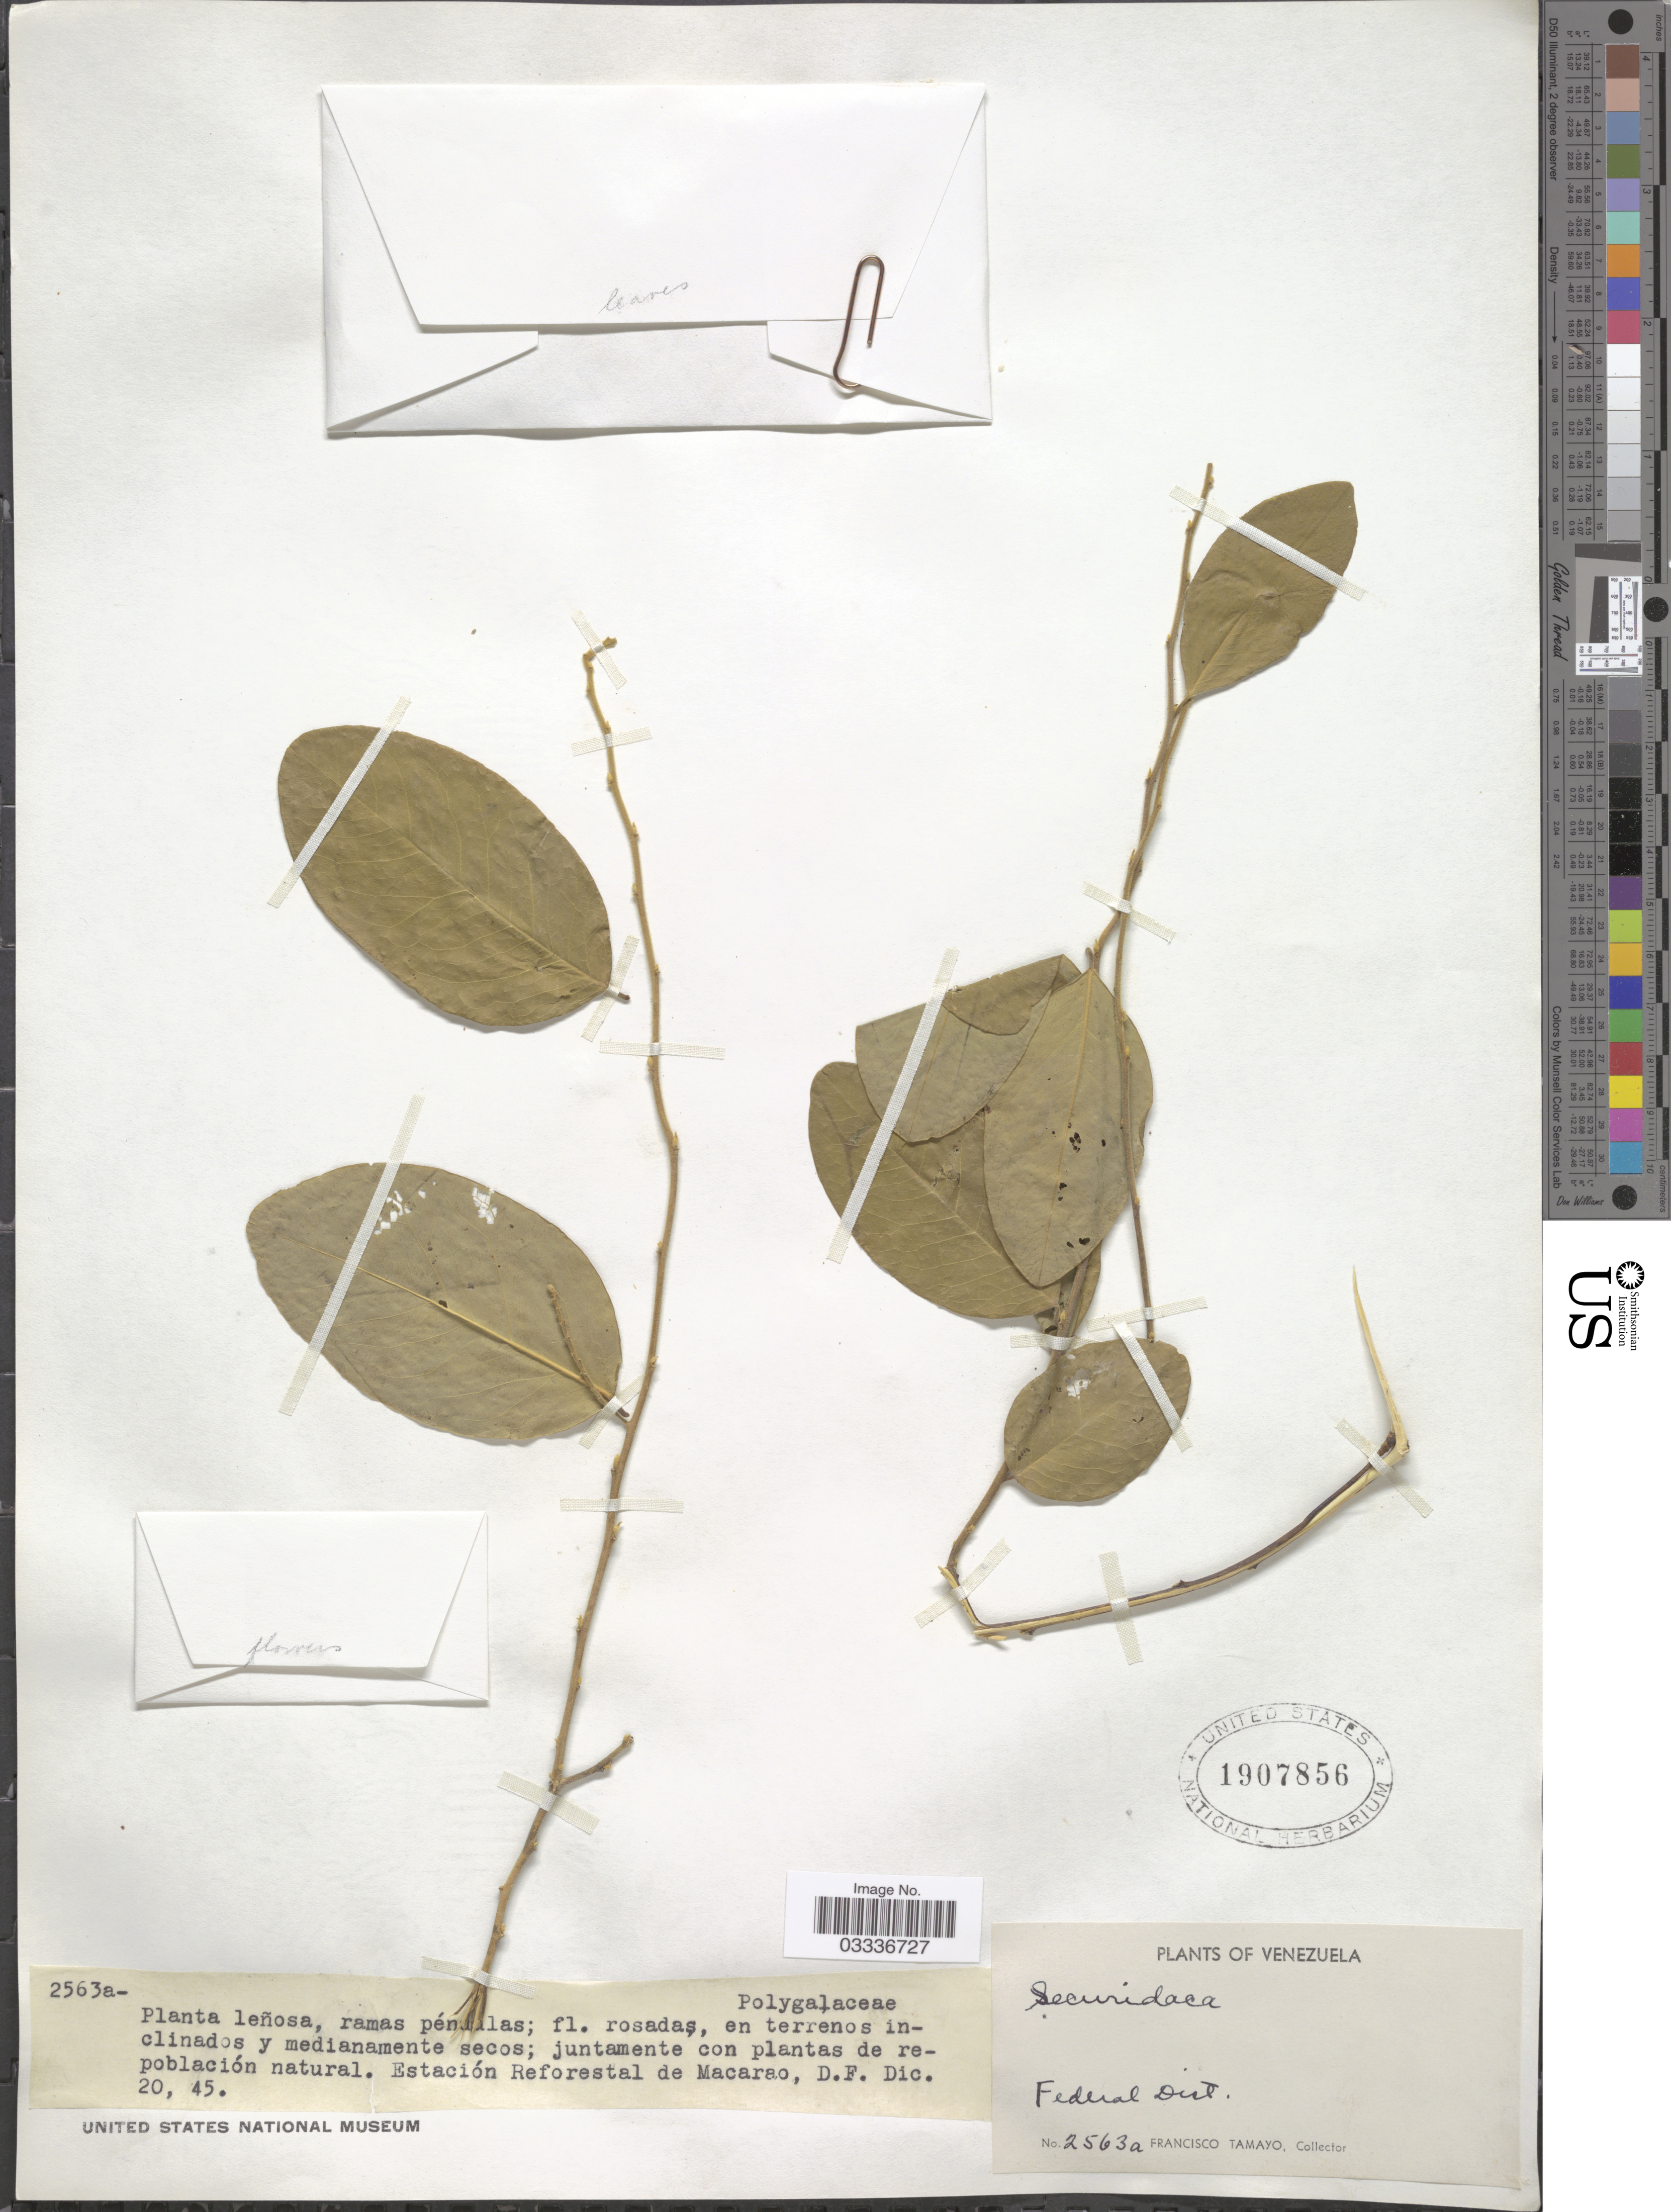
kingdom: Plantae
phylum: Tracheophyta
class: Magnoliopsida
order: Fabales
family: Polygalaceae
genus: Securidaca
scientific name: Securidaca sp.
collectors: F. Tamayo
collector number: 2563a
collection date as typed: Transcribed d/m/y: 20/12/45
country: Venezuela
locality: Federal Dist. Reforestal de Macarao.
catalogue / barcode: US 1907856